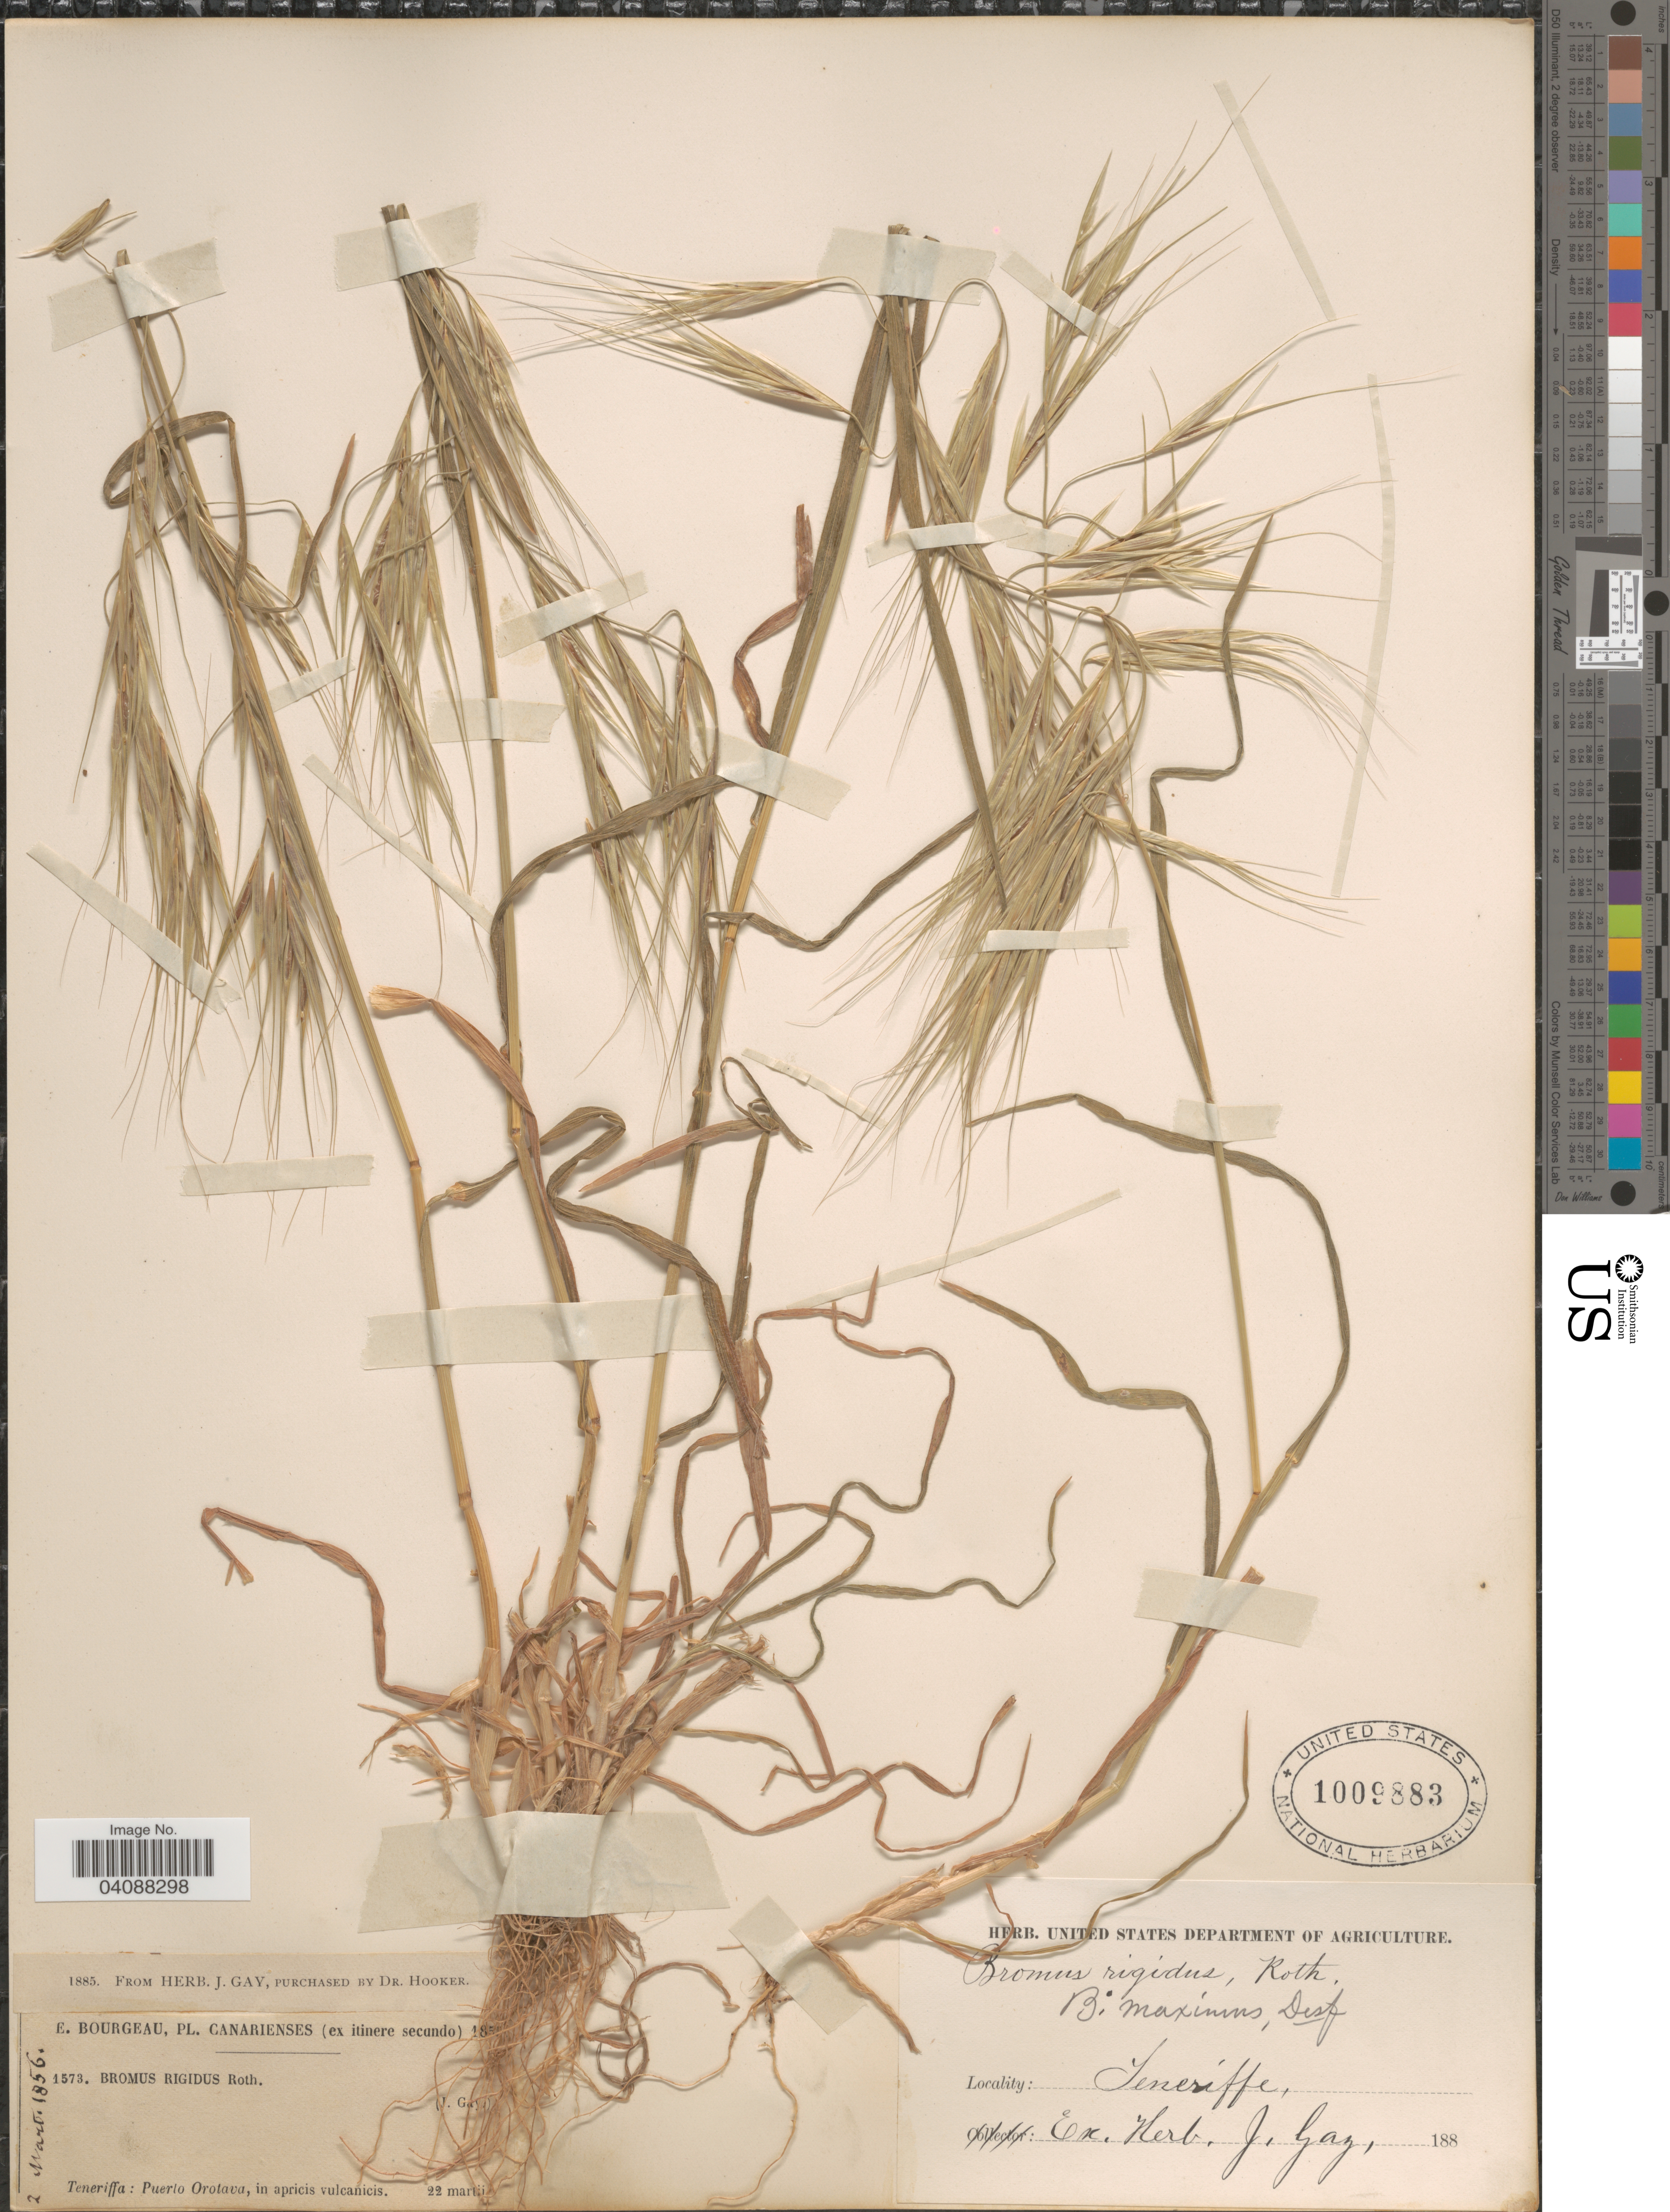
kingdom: Plantae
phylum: Tracheophyta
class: Liliopsida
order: Poales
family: Poaceae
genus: Bromus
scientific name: Bromus rigidus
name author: Roth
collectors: E. Bourgeau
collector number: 1573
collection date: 1850-03-22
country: Spain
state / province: Canarias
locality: Canarienses (ex itinere secundo). Teneriffa: Puerto Orotava, in apricis vulcanicis. Teneriffe.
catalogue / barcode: US 1009883